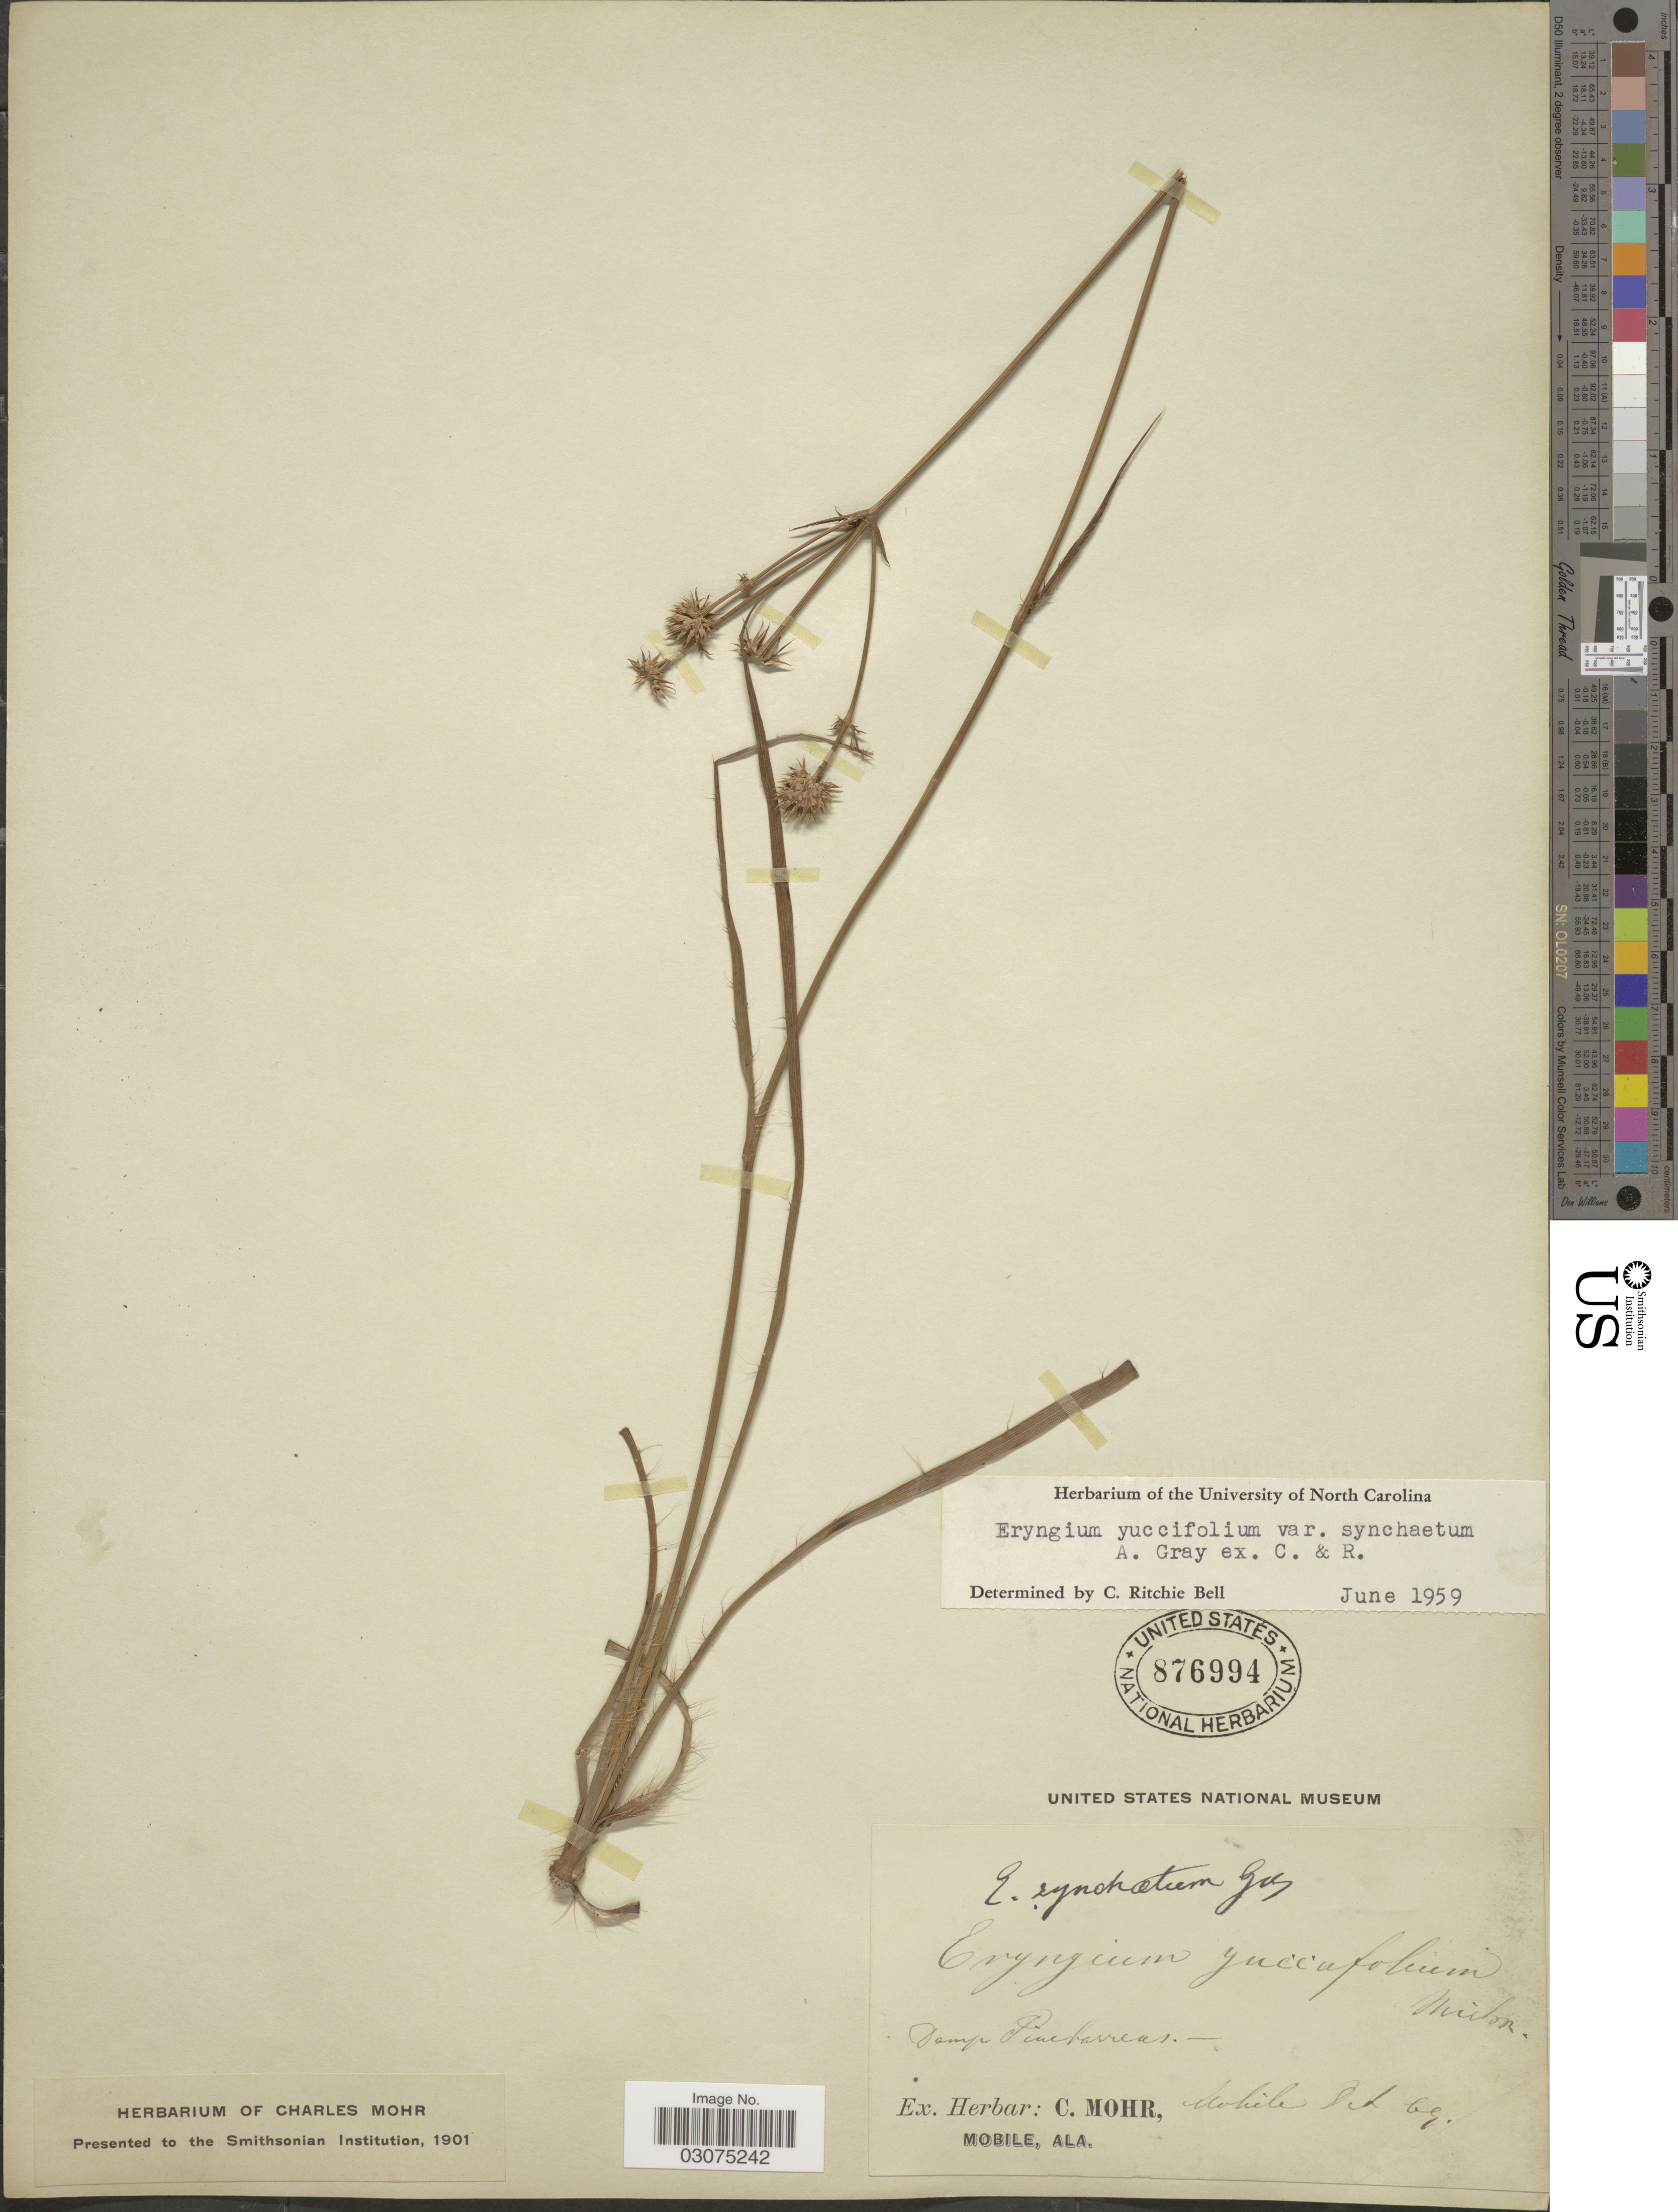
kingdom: Plantae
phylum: Tracheophyta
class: Magnoliopsida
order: Apiales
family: Apiaceae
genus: Eryngium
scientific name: Eryngium yuccifolium var. synchaetum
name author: A. Gray ex J.M. Coult. & Rose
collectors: ex herb. Charles Mohr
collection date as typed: Transcribed d/m/y: /10/69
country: United States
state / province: Alabama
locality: Mobile.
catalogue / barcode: US 876994